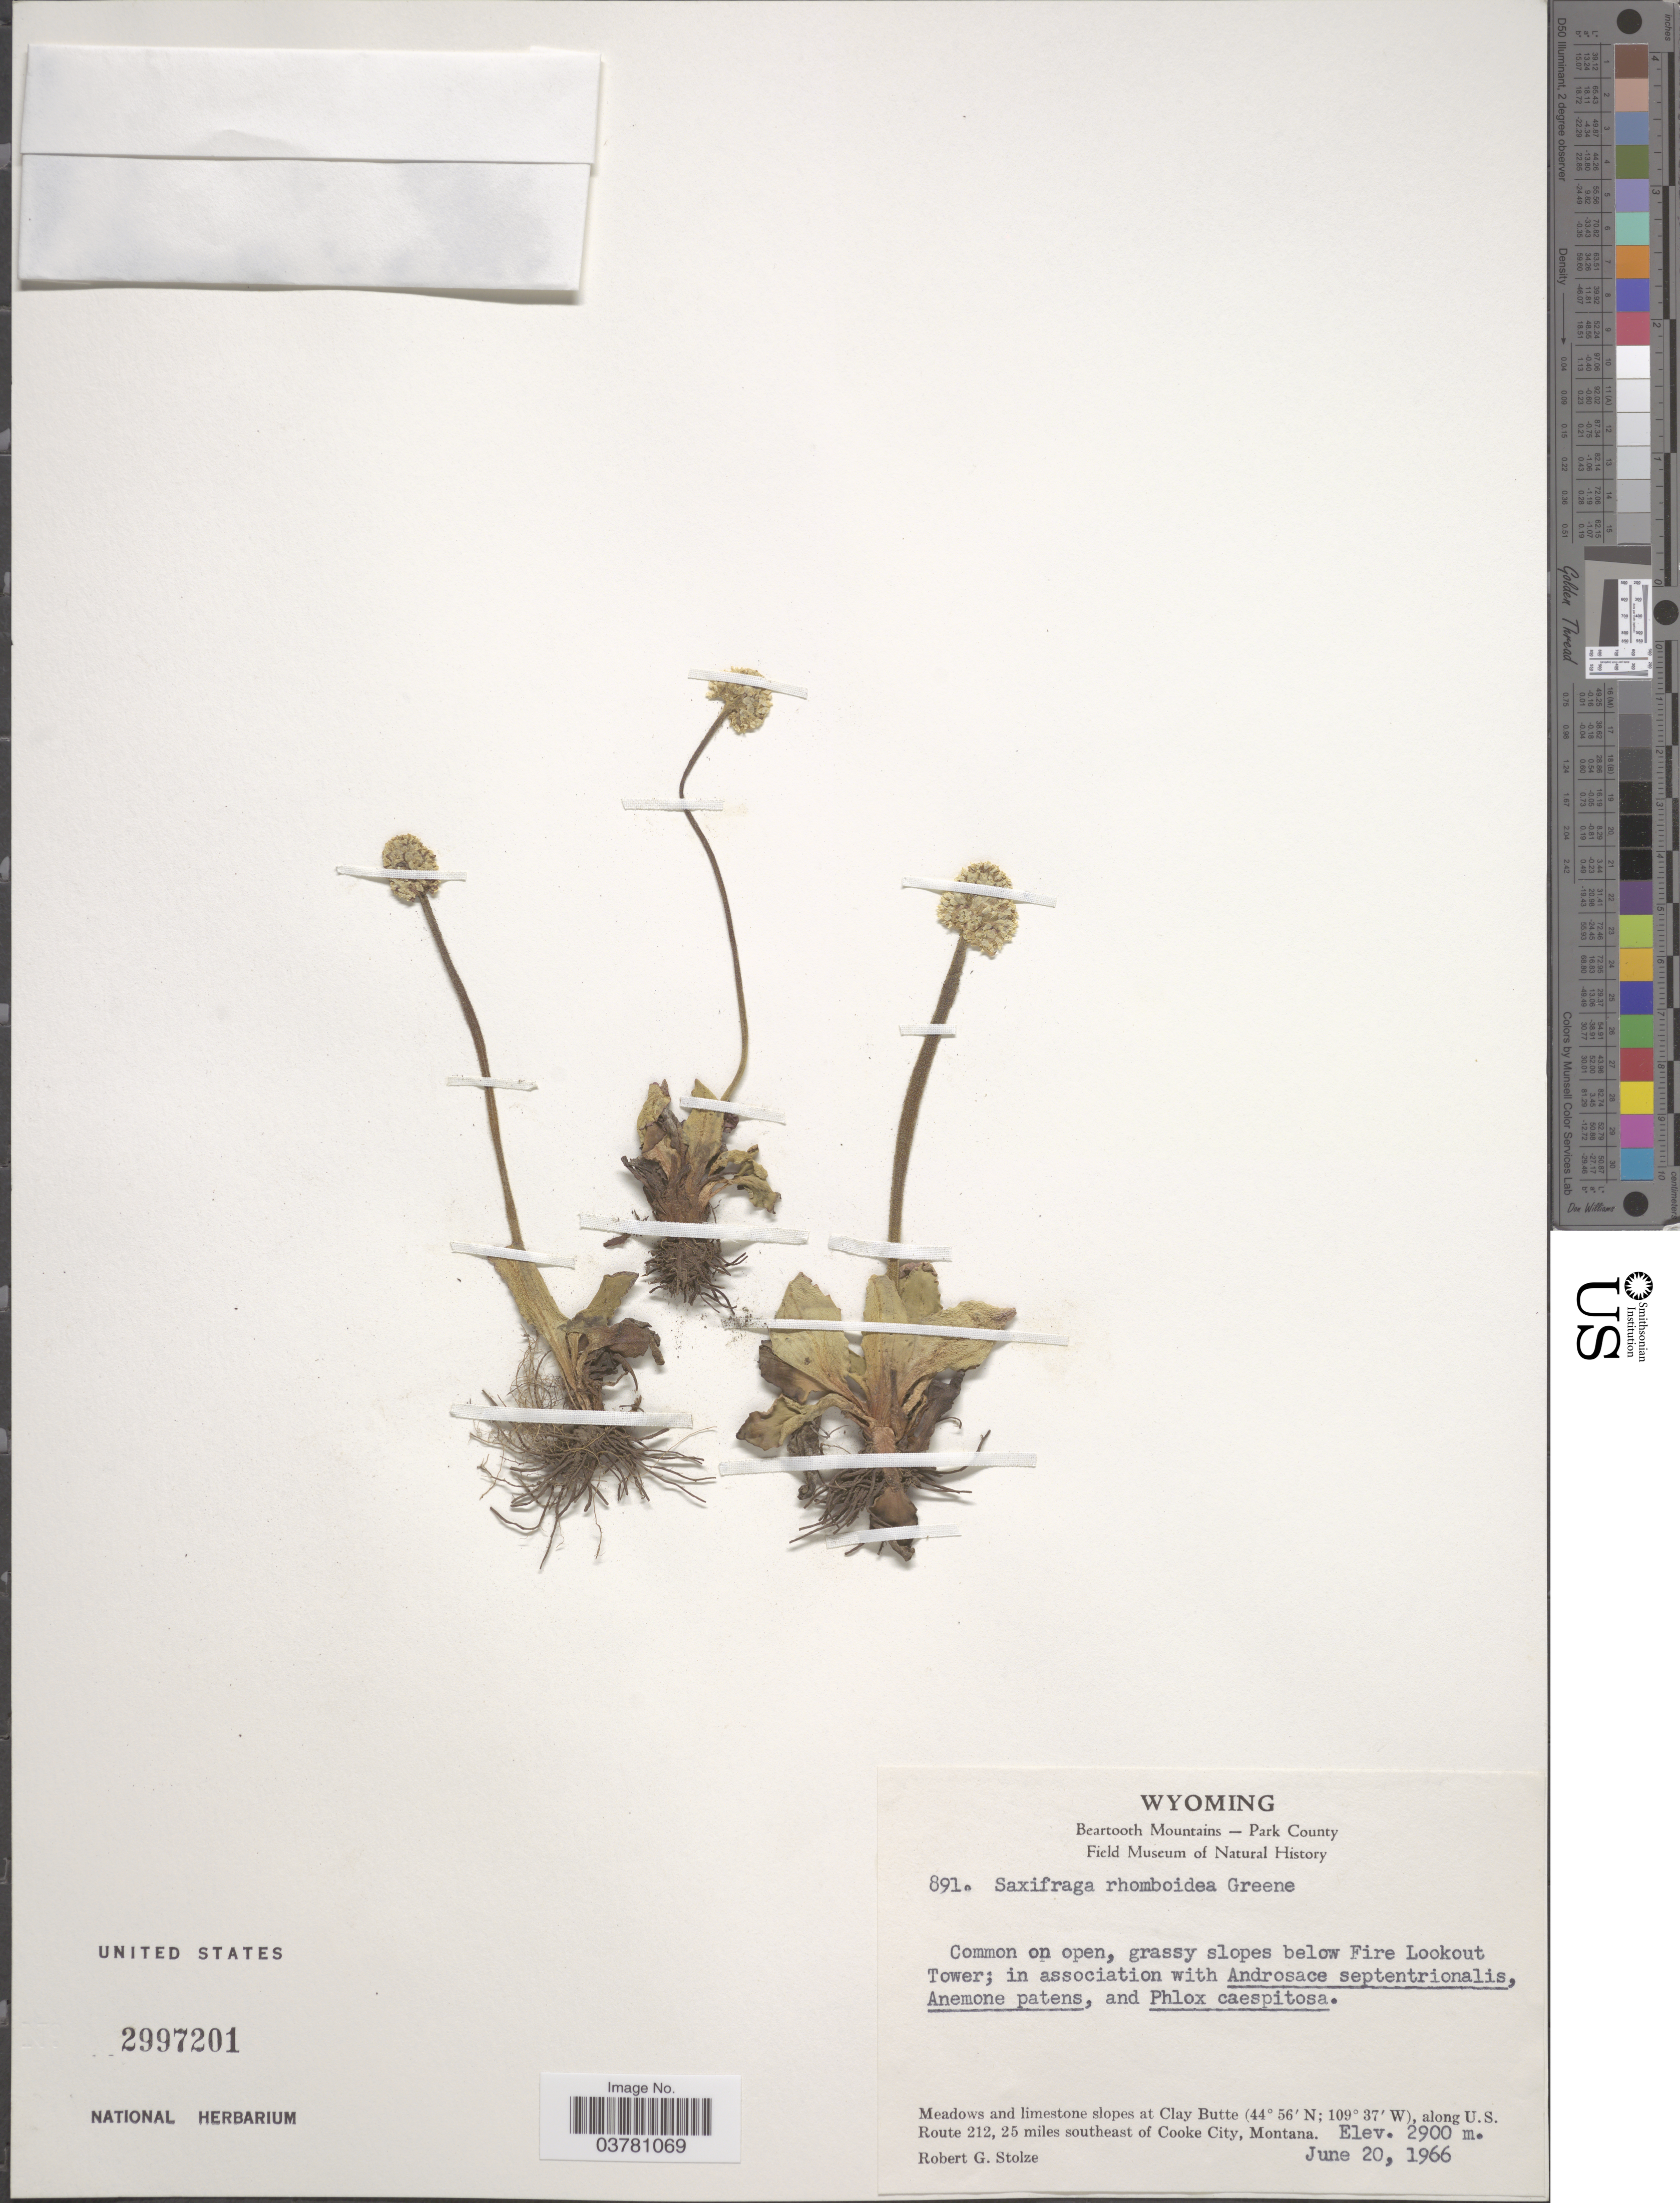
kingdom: Plantae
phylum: Tracheophyta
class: Magnoliopsida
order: Saxifragales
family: Saxifragaceae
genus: Micranthes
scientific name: Micranthes rhomboidea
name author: (Greene) Small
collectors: R. G. Stolze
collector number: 891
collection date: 1966-06-20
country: United States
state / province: Montana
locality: Beartooth Mountains - Park County. Common on open, grassy slopes below Fire Lookout Tower. Meadows and limestone slopes at Clay Butte, along U.S. Route 212, 25 miles southeast of Cooke City.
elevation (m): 2900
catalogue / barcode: US 2997201